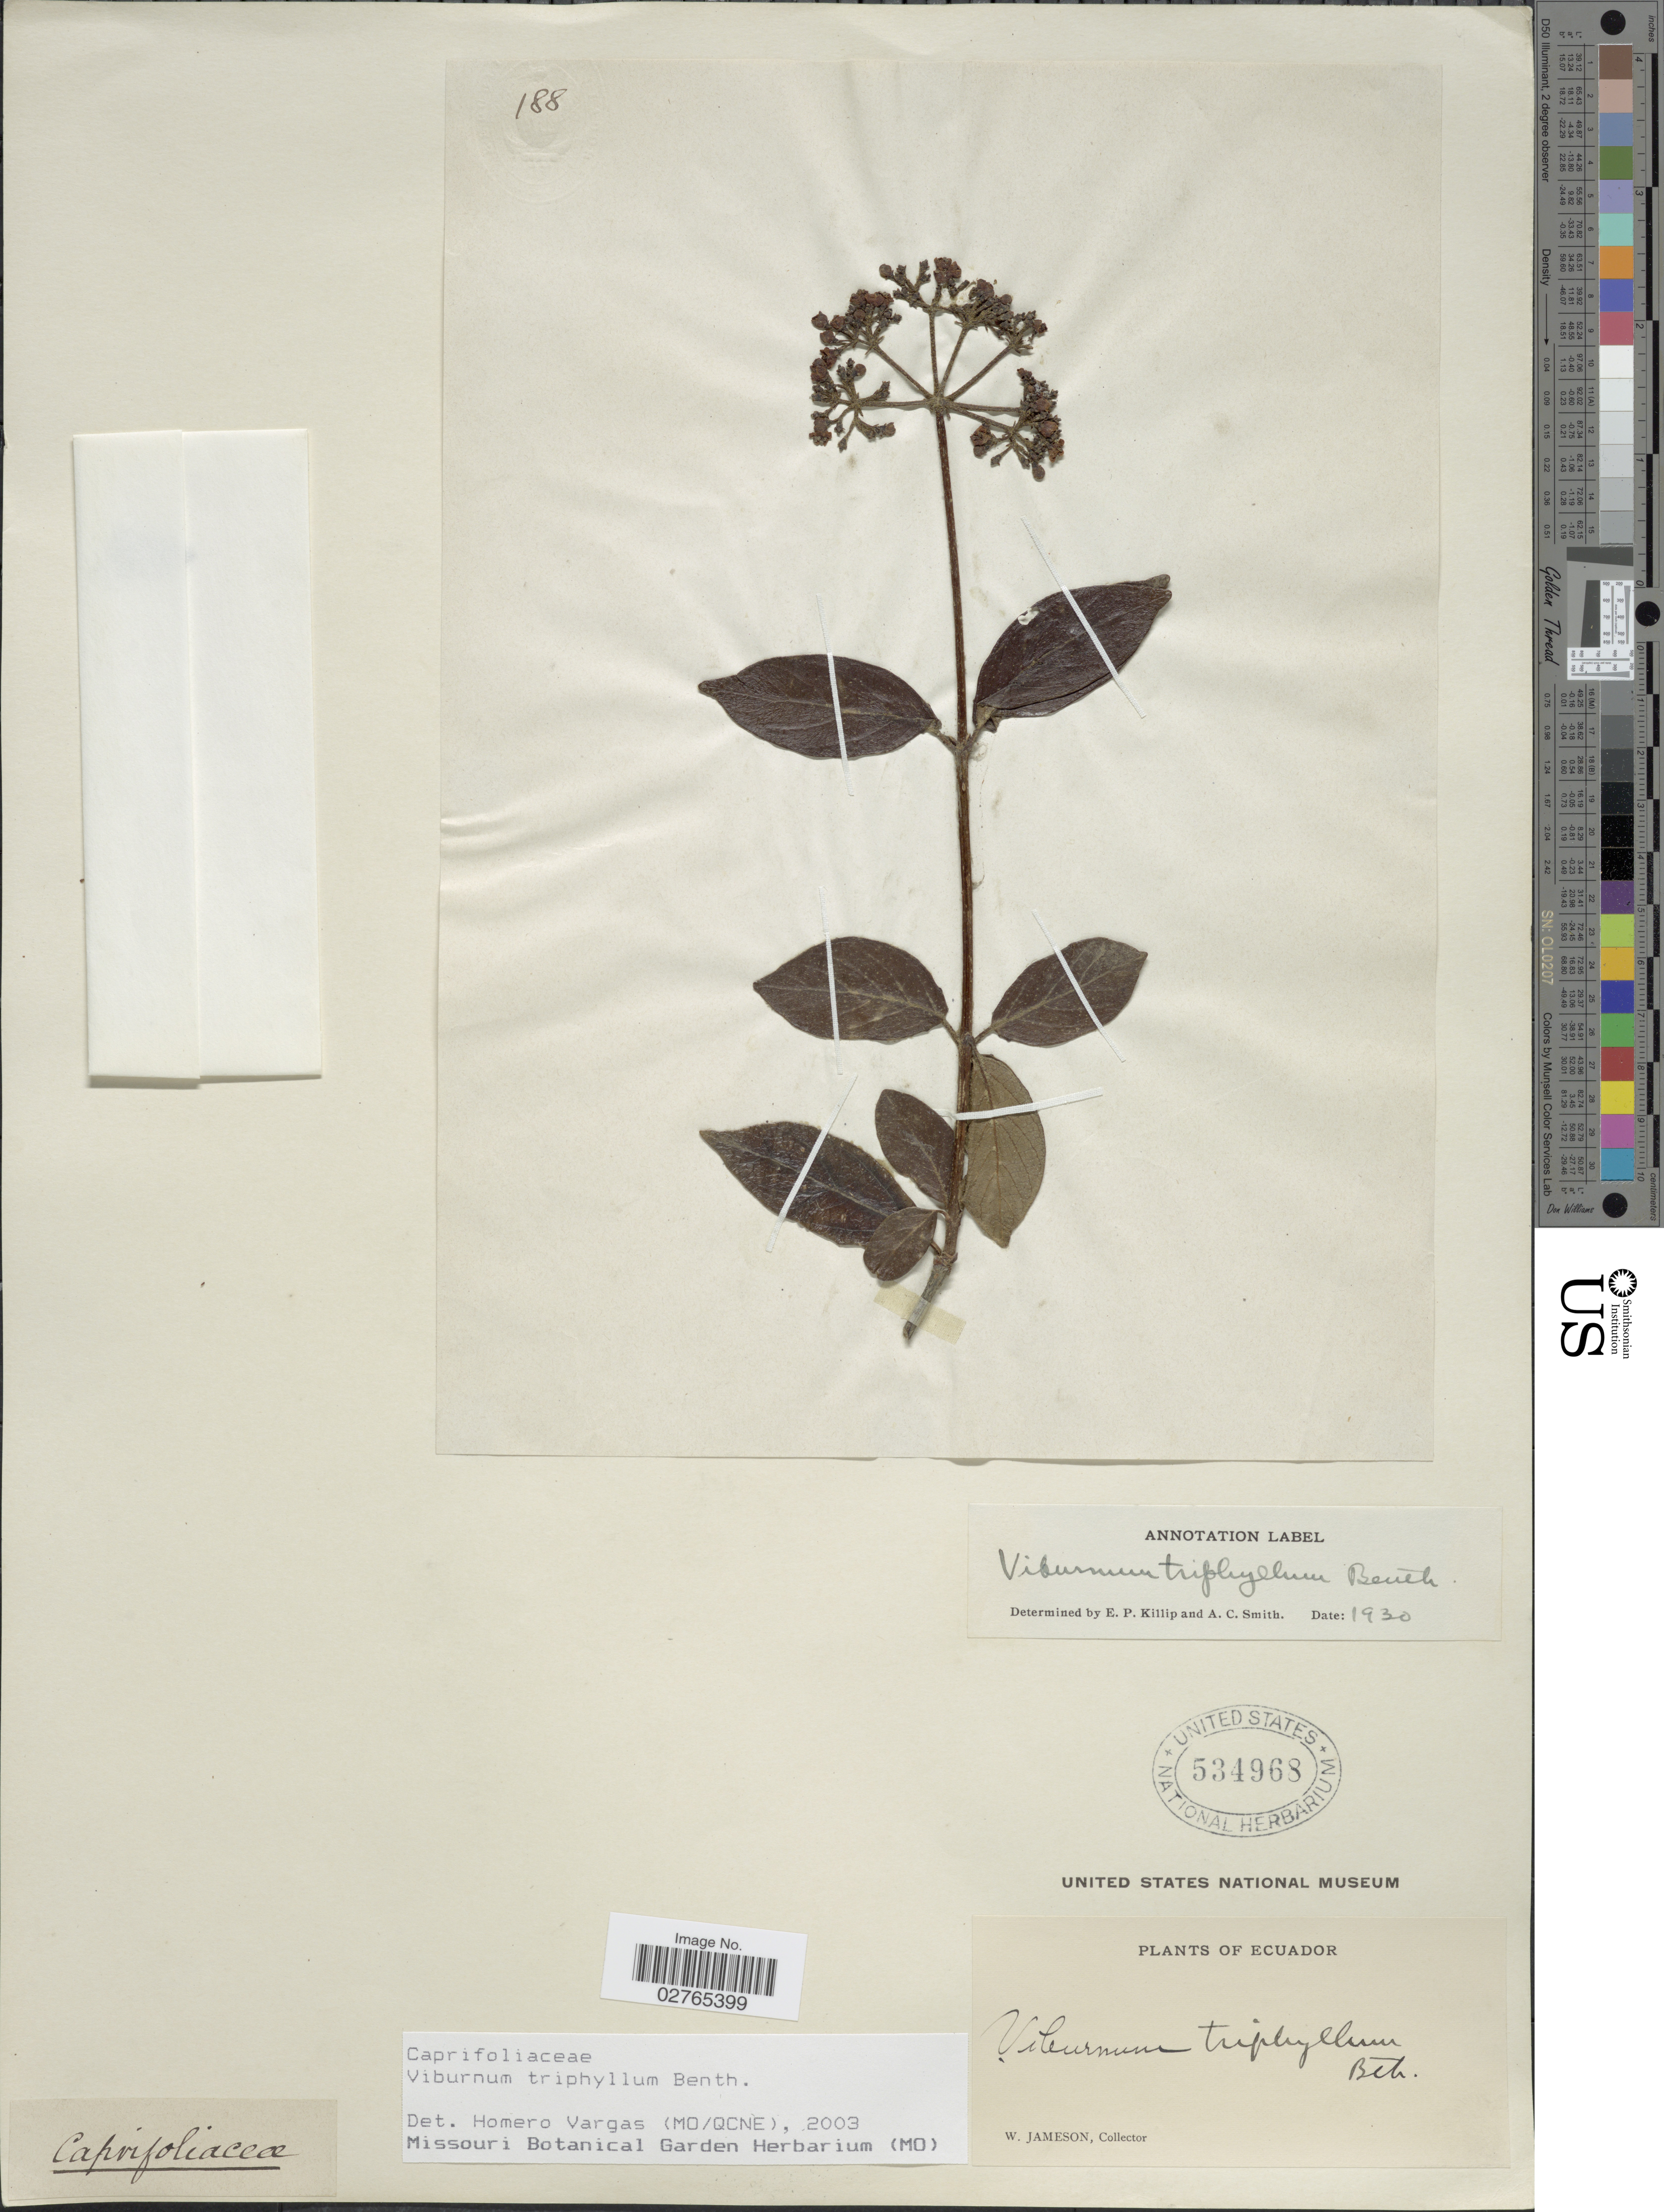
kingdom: Plantae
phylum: Tracheophyta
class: Magnoliopsida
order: Dipsacales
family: Viburnaceae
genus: Viburnum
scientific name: Viburnum triphyllum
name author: Benth.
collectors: W. Jameson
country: Ecuador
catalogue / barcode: US 534968